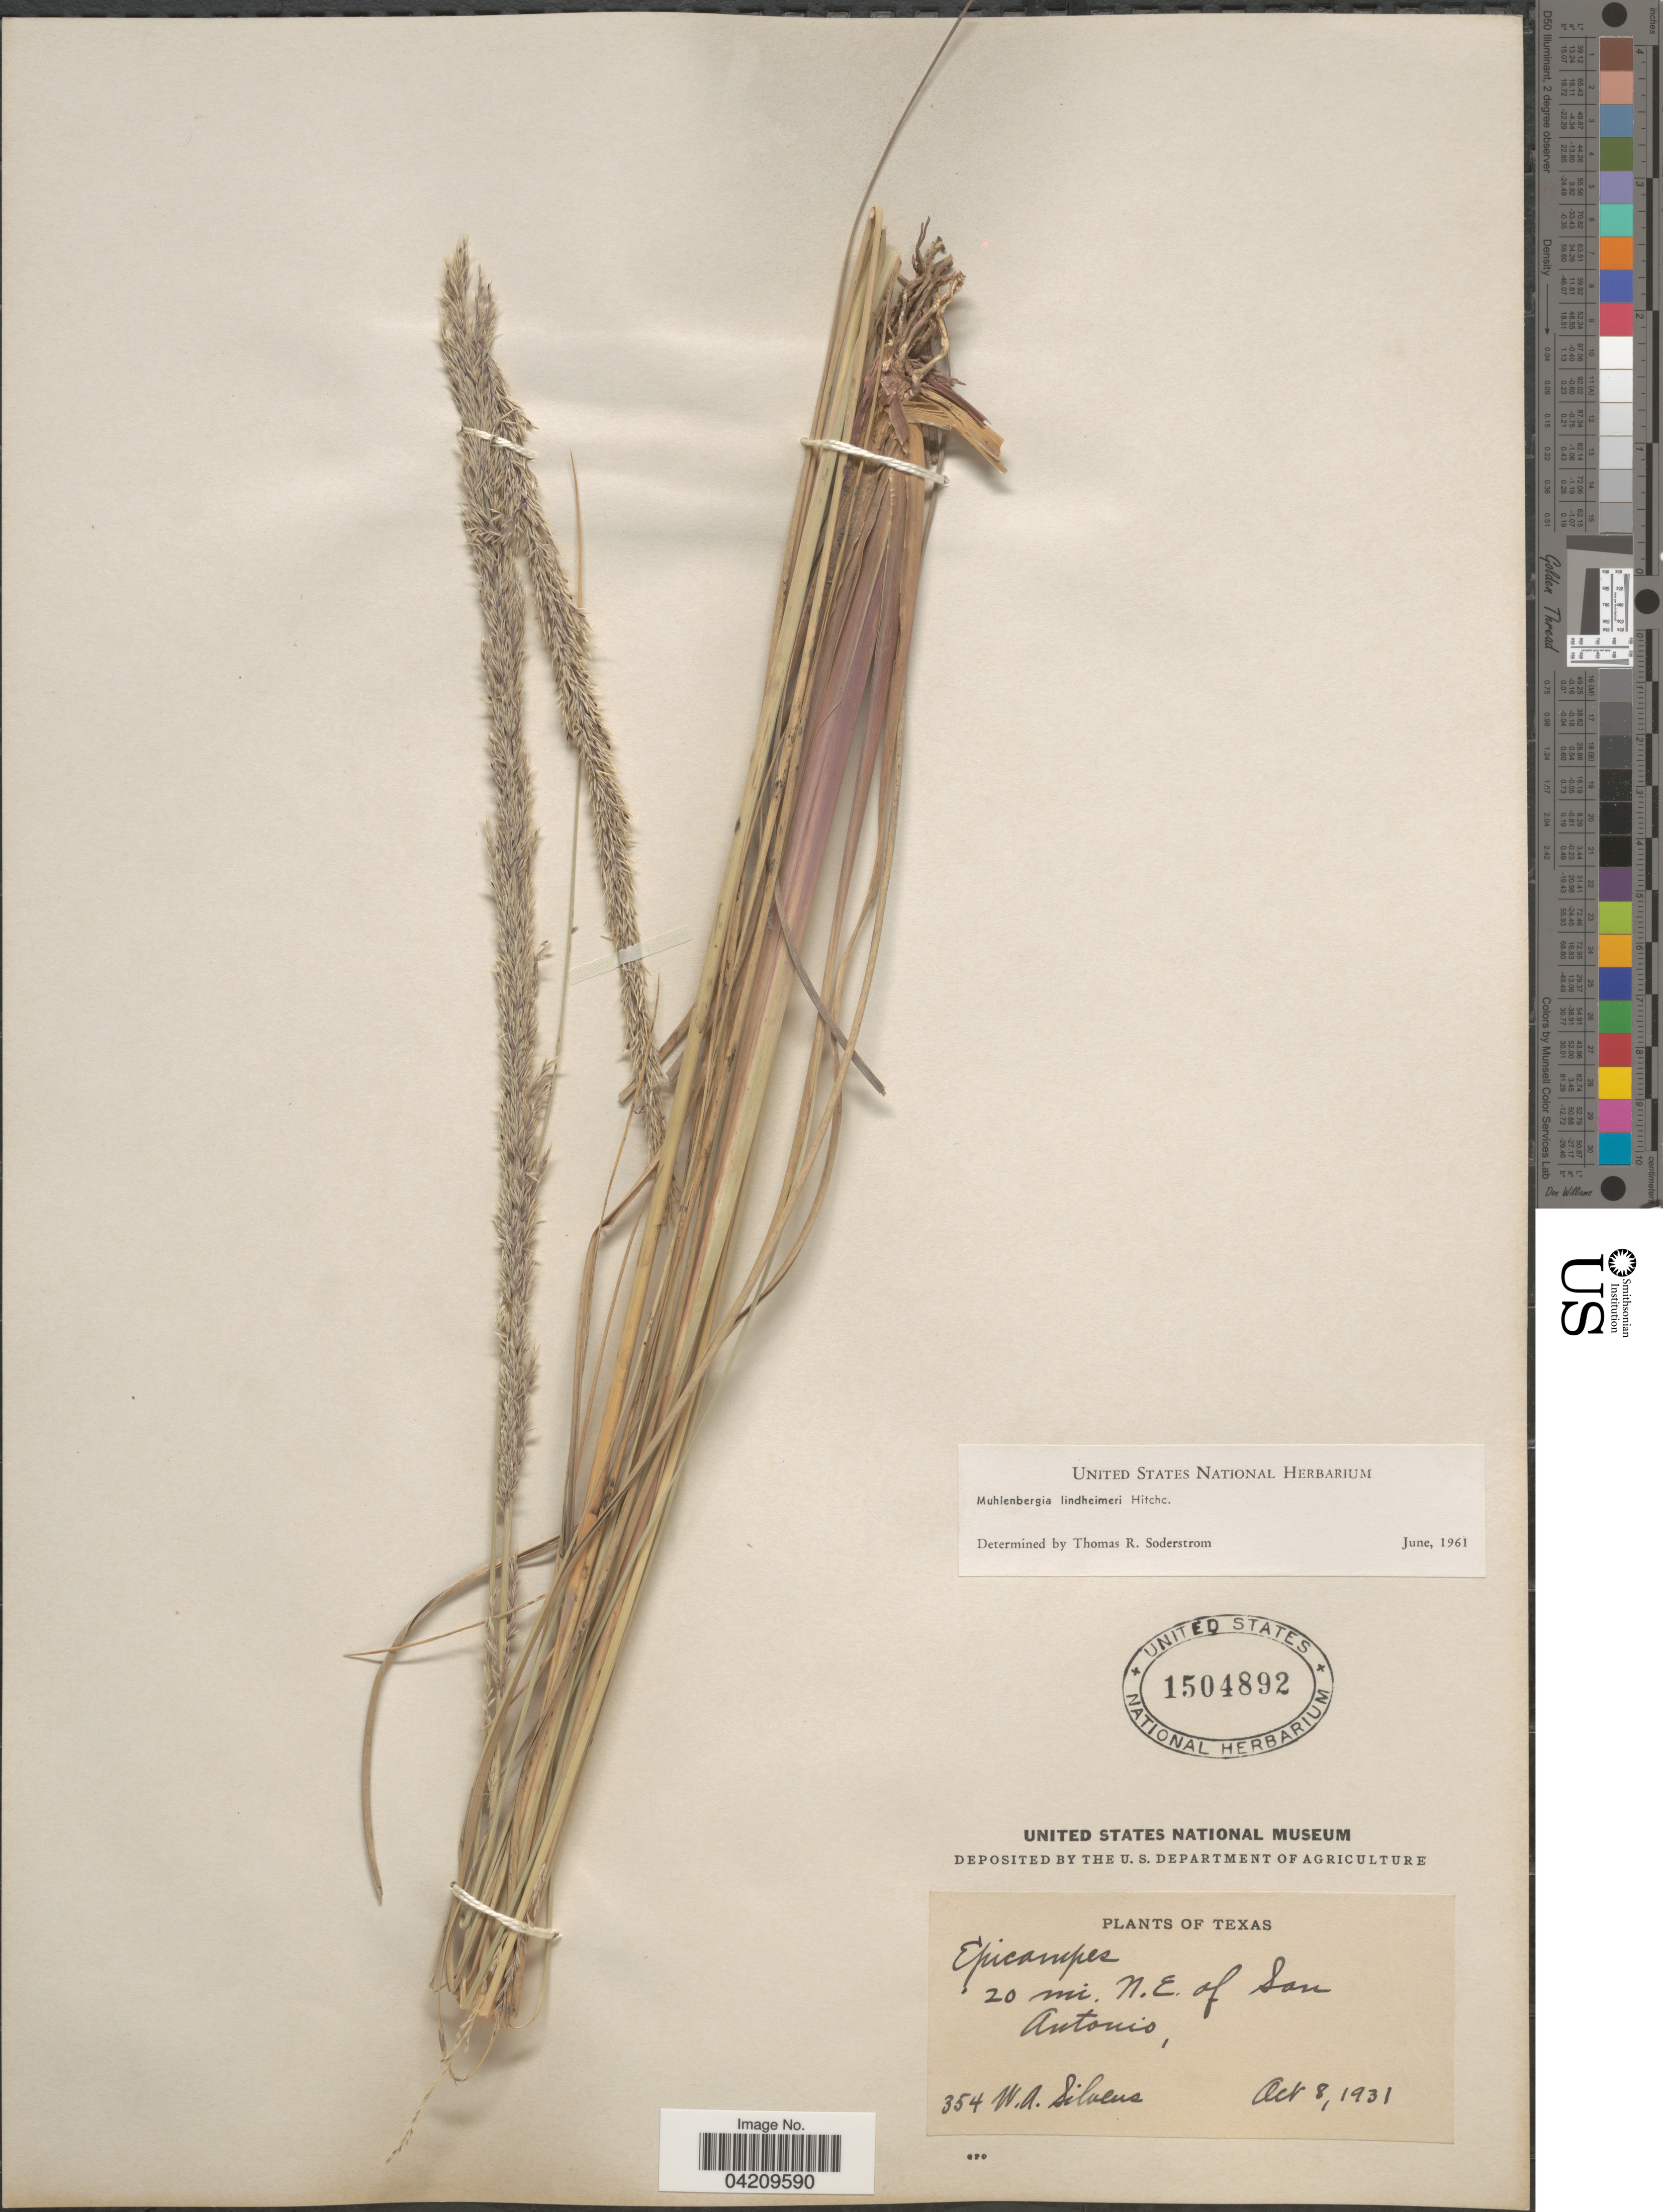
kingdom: Plantae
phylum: Tracheophyta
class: Liliopsida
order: Poales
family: Poaceae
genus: Muhlenbergia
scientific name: Muhlenbergia lindheimeri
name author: Hitchc.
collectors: W. Silveus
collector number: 354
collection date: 1931-10-08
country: United States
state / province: Texas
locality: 20 mi. N.E. of San Antonio.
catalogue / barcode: US 1504892